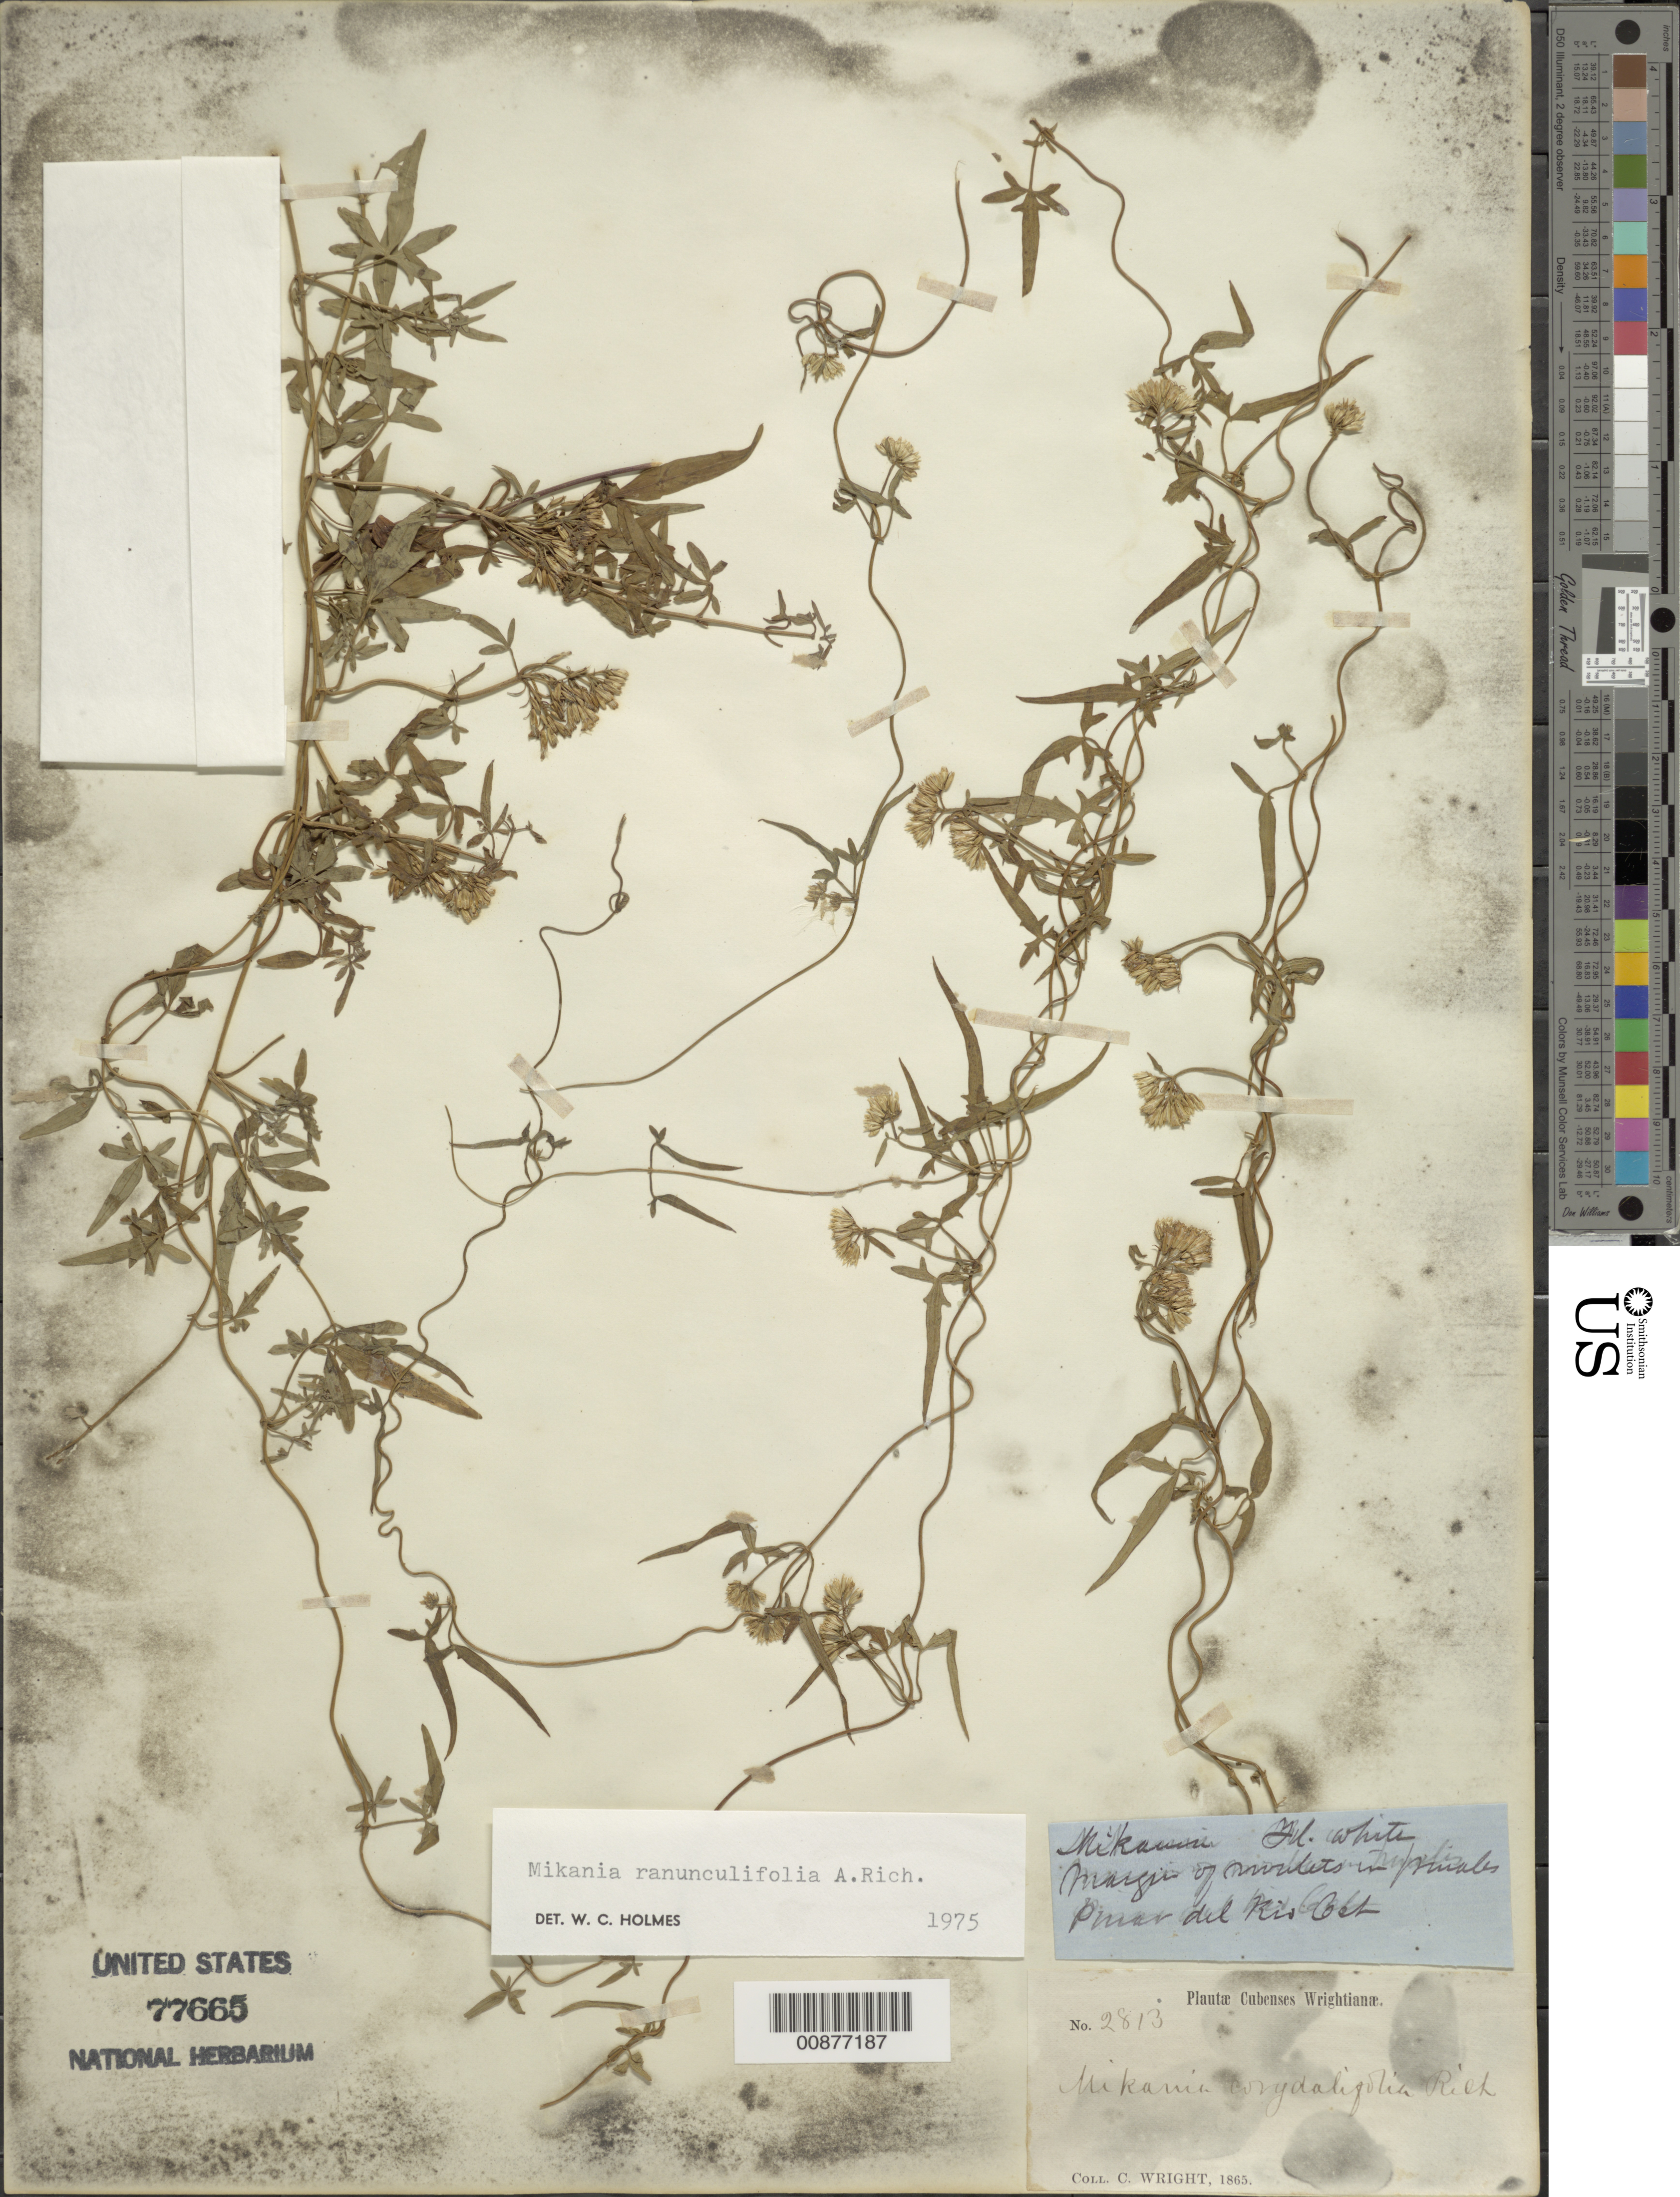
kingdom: Plantae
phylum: Tracheophyta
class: Magnoliopsida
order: Asterales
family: Asteraceae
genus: Mikania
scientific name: Mikania ranunculifolia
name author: A. Rich.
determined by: Holmes, Walter C., (BAYLU), Baylor University (UNITED STATES)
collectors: C. Wright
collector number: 2813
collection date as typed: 1865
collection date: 1865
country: Cuba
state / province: Pinar del Río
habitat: In pinales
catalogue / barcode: US 77665